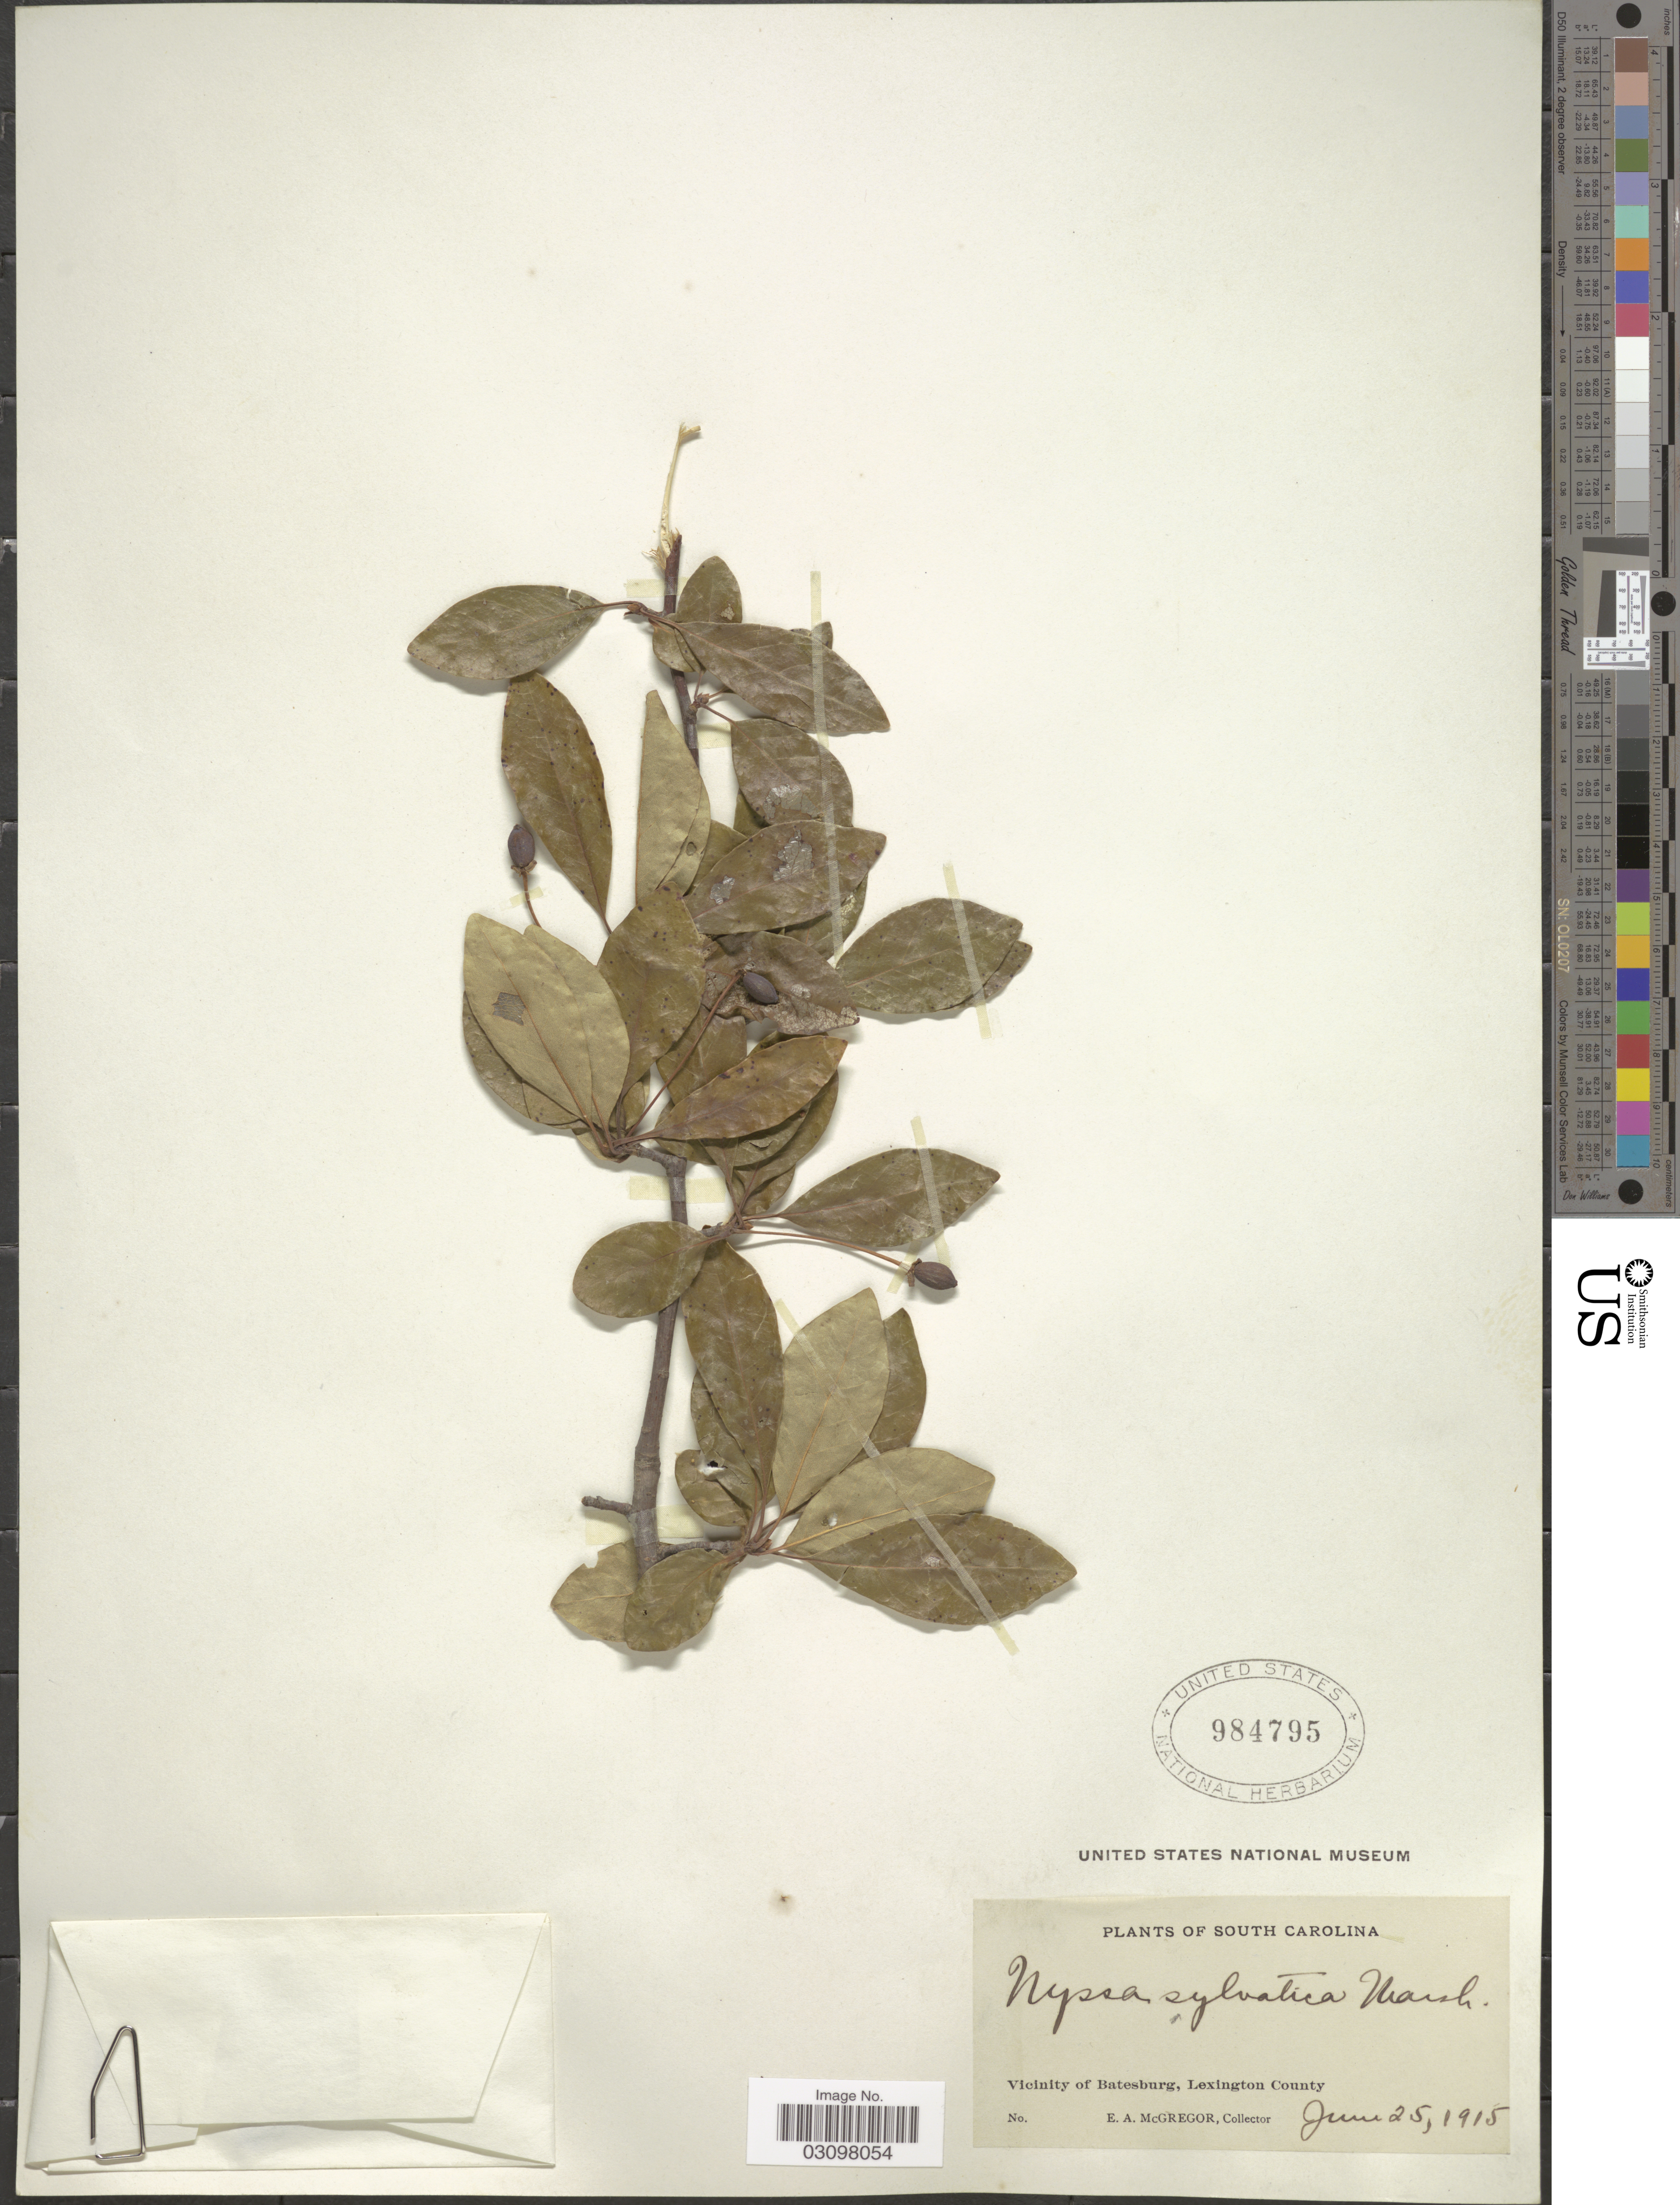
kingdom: Plantae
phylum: Tracheophyta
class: Magnoliopsida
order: Cornales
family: Nyssaceae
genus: Nyssa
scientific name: Nyssa sylvatica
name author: Marshall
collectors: E. A. McGregor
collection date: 1915-06-25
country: United States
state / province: South Carolina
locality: Vicinity of Batesburg, Lexington County.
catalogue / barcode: US 984795